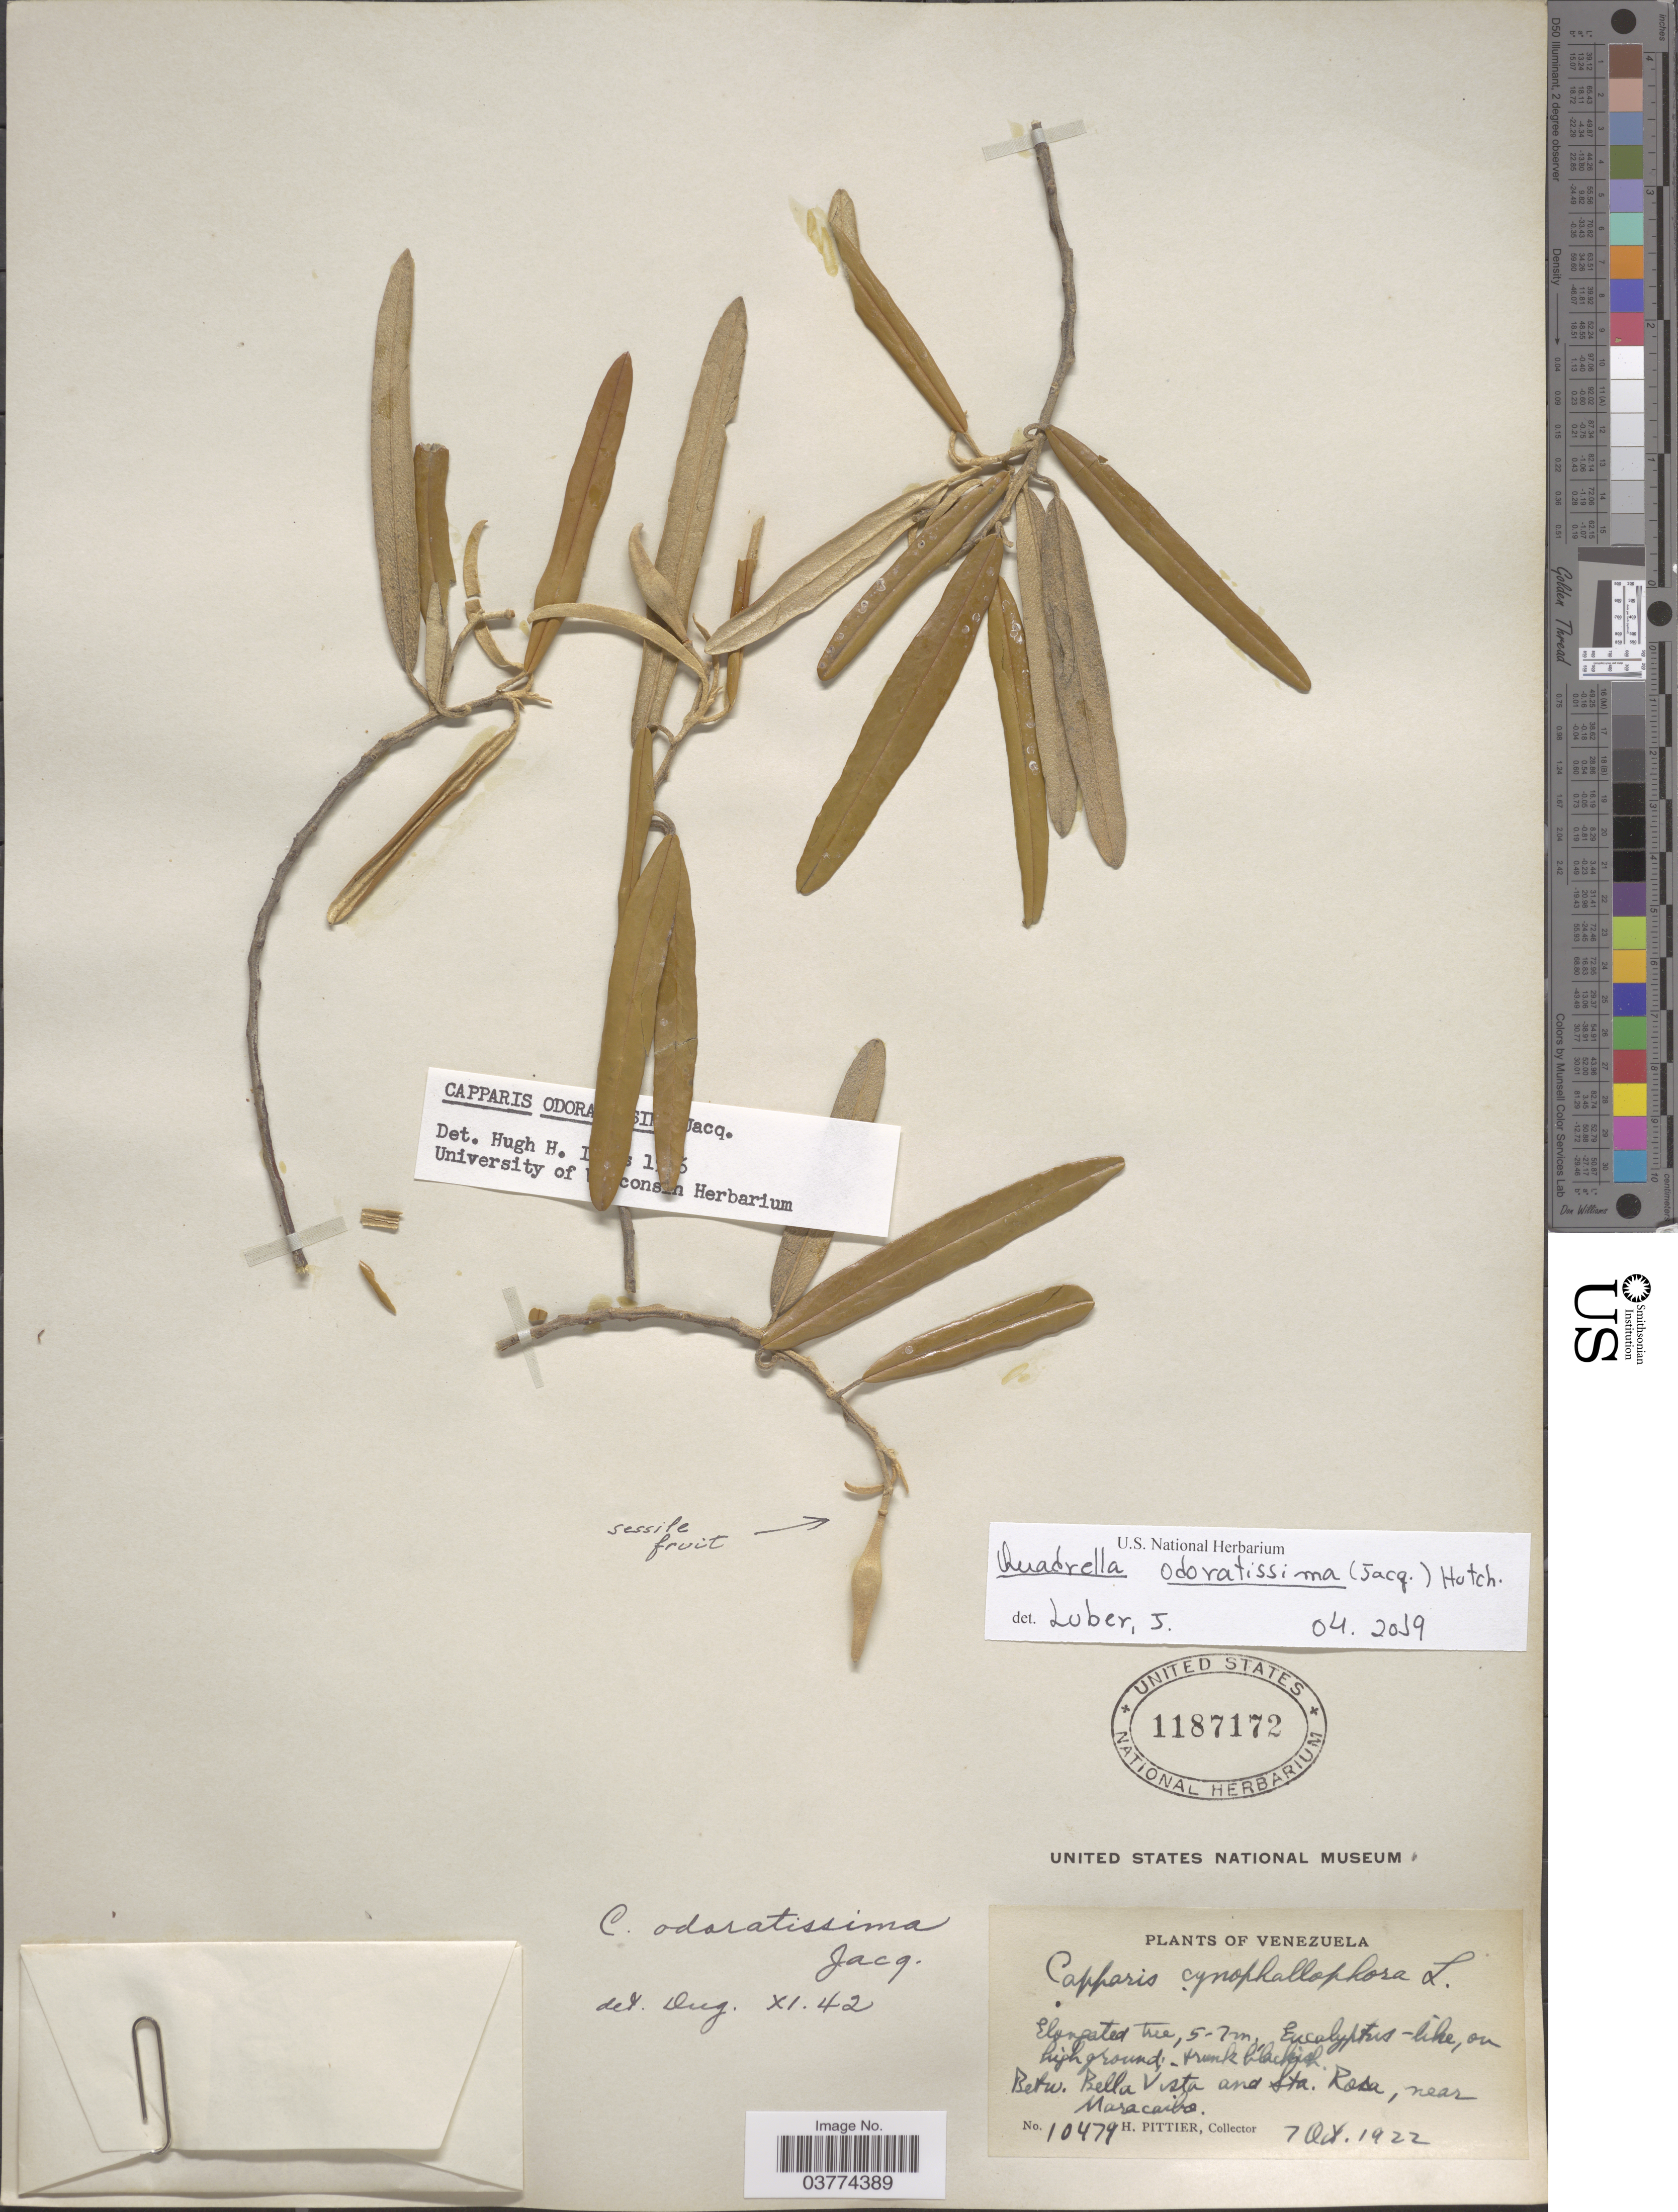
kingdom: Plantae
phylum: Tracheophyta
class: Magnoliopsida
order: Brassicales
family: Capparaceae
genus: Quadrella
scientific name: Quadrella odoratissima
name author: (Jacq.) Hutch.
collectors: H. F. Pittier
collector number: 10479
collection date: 1922-10-07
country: Venezuela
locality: Betw. Bella Vista and Sta. Rosa, near Maracaibo.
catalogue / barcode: US 1187172